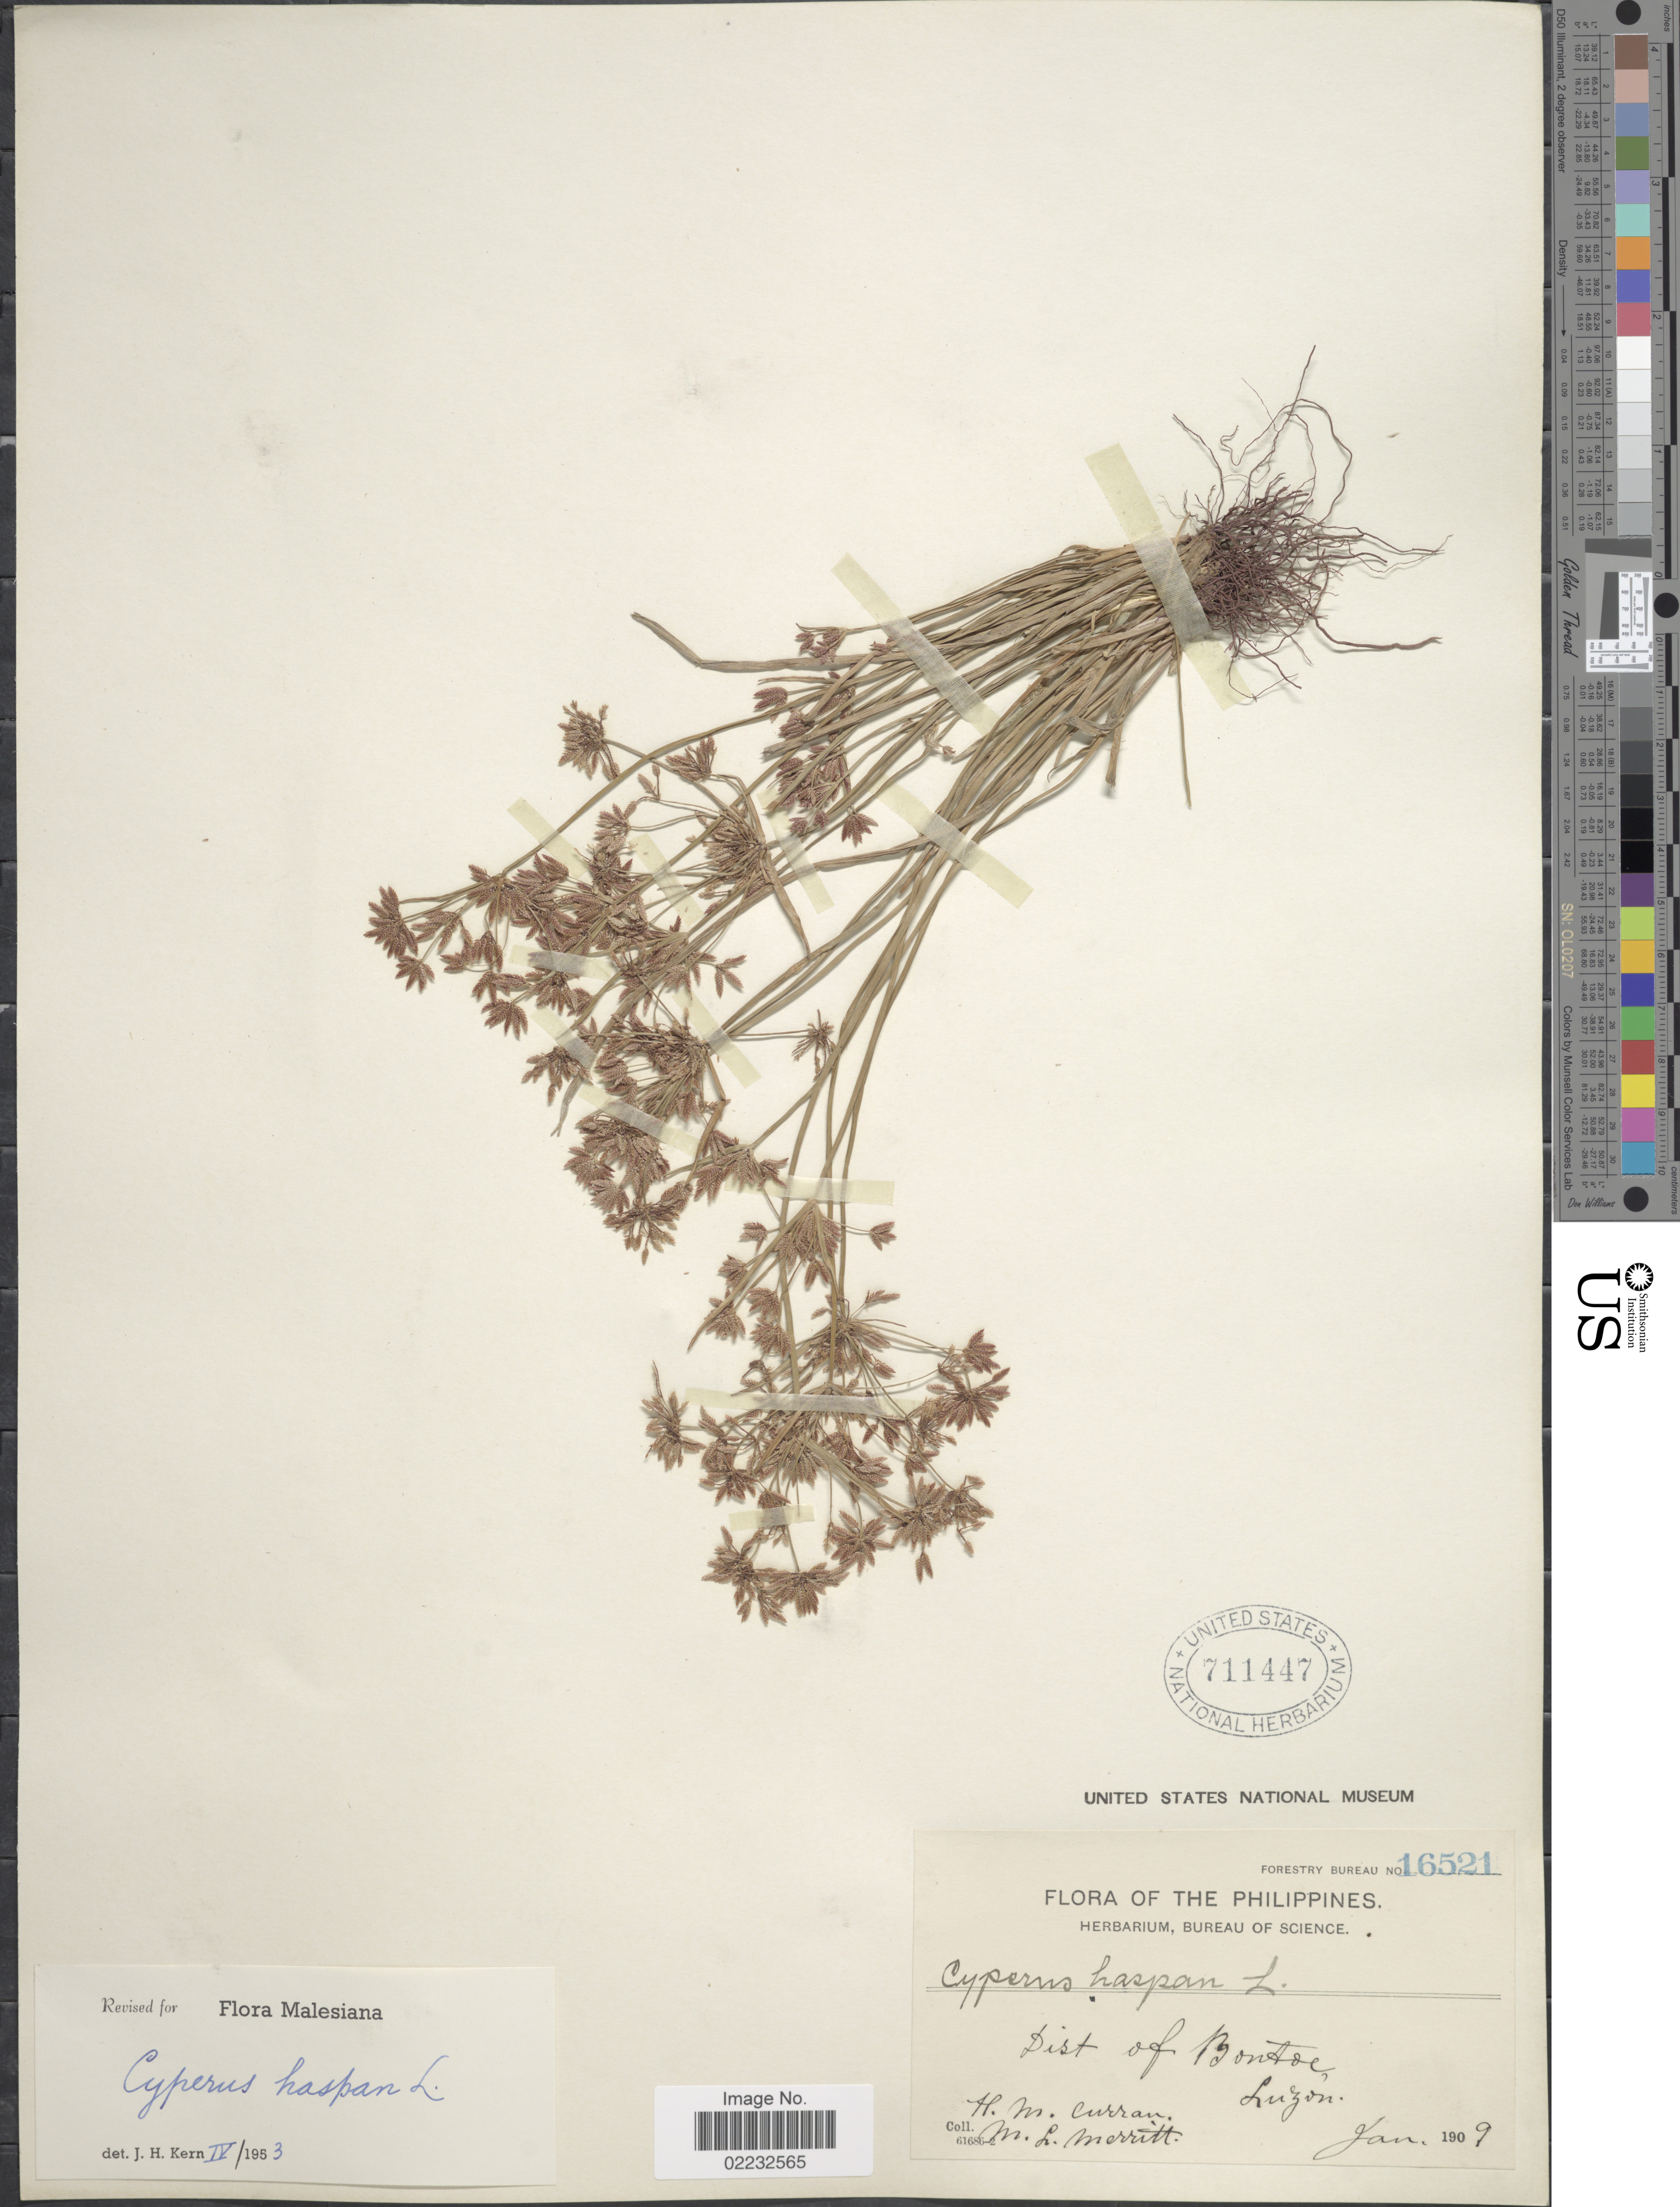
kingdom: Plantae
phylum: Tracheophyta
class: Liliopsida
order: Poales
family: Cyperaceae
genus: Cyperus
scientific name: Cyperus haspan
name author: L.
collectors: H. M. Curran & M. L. Merritt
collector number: Forestry Bureau 16521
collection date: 1909-01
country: Philippines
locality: Dist of Bontoc, Luzon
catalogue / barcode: US 711447